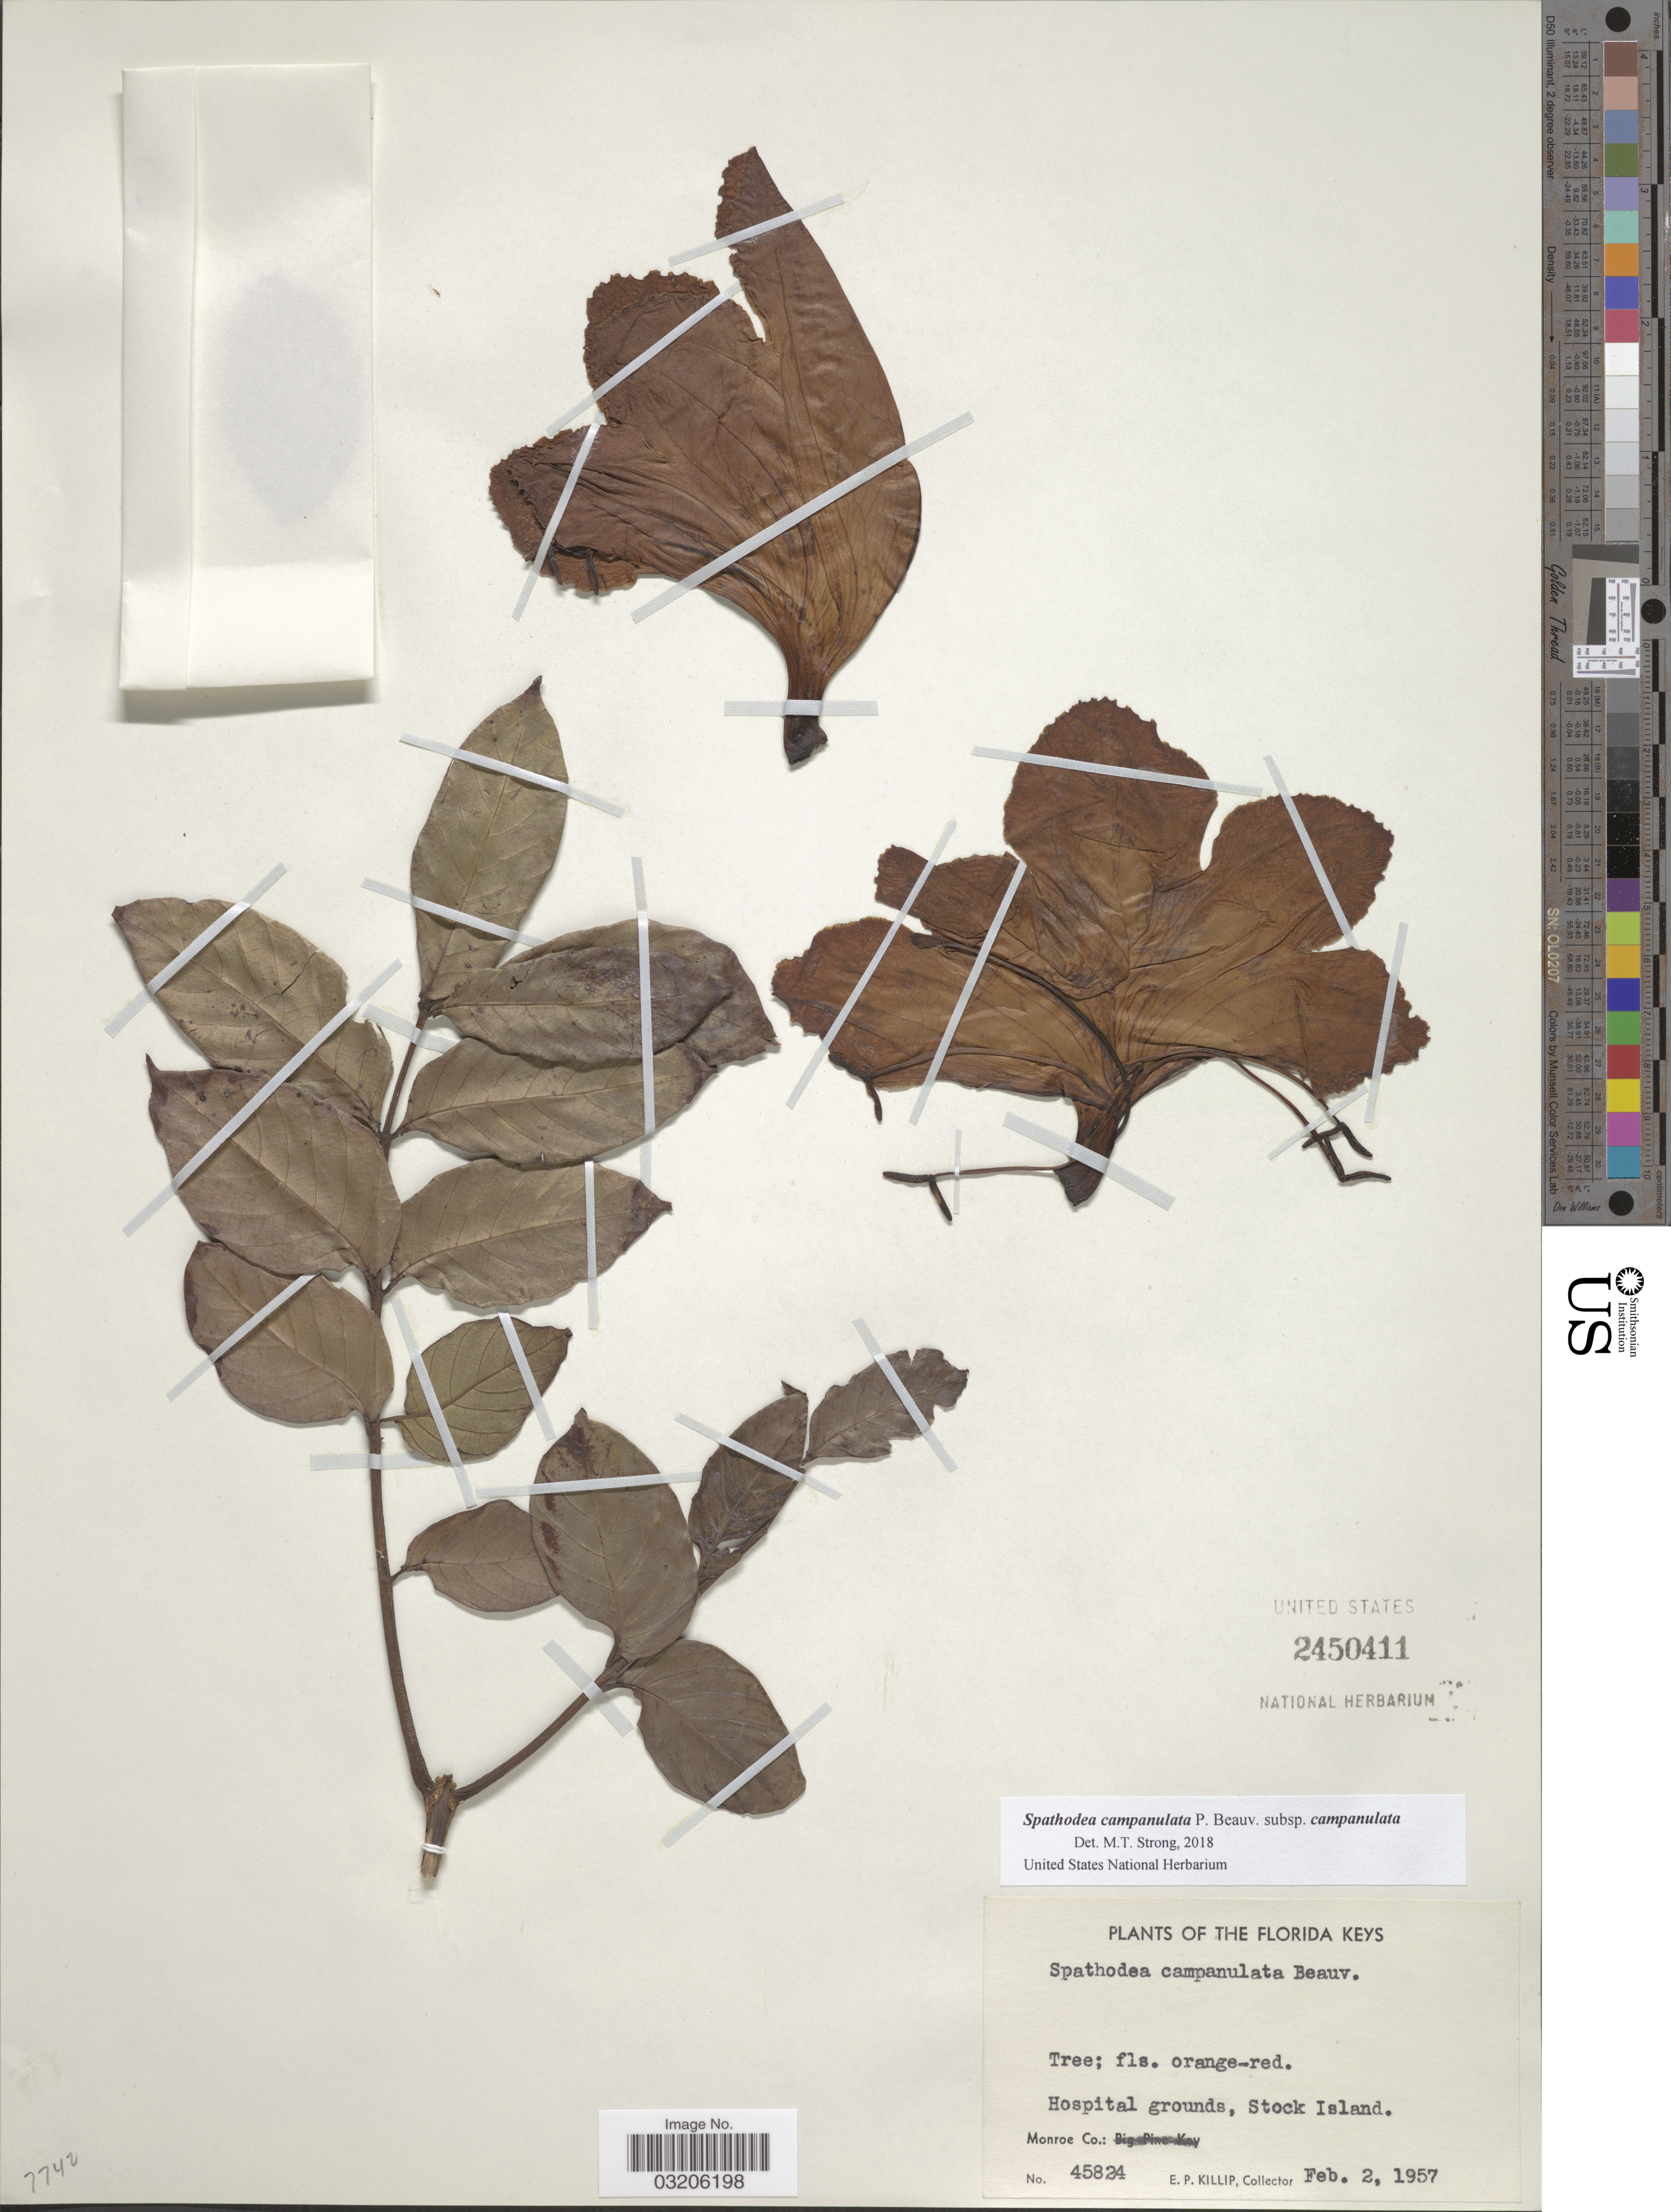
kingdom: Plantae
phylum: Tracheophyta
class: Magnoliopsida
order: Lamiales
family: Bignoniaceae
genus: Spathodea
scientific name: Spathodea campanulata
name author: P. Beauv.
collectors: E. P. Killip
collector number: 45824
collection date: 1957-02-02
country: United States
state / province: Florida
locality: The Florida Keys. Hospital grounds, Stock Island. Monroe Co.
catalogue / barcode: US 2450411